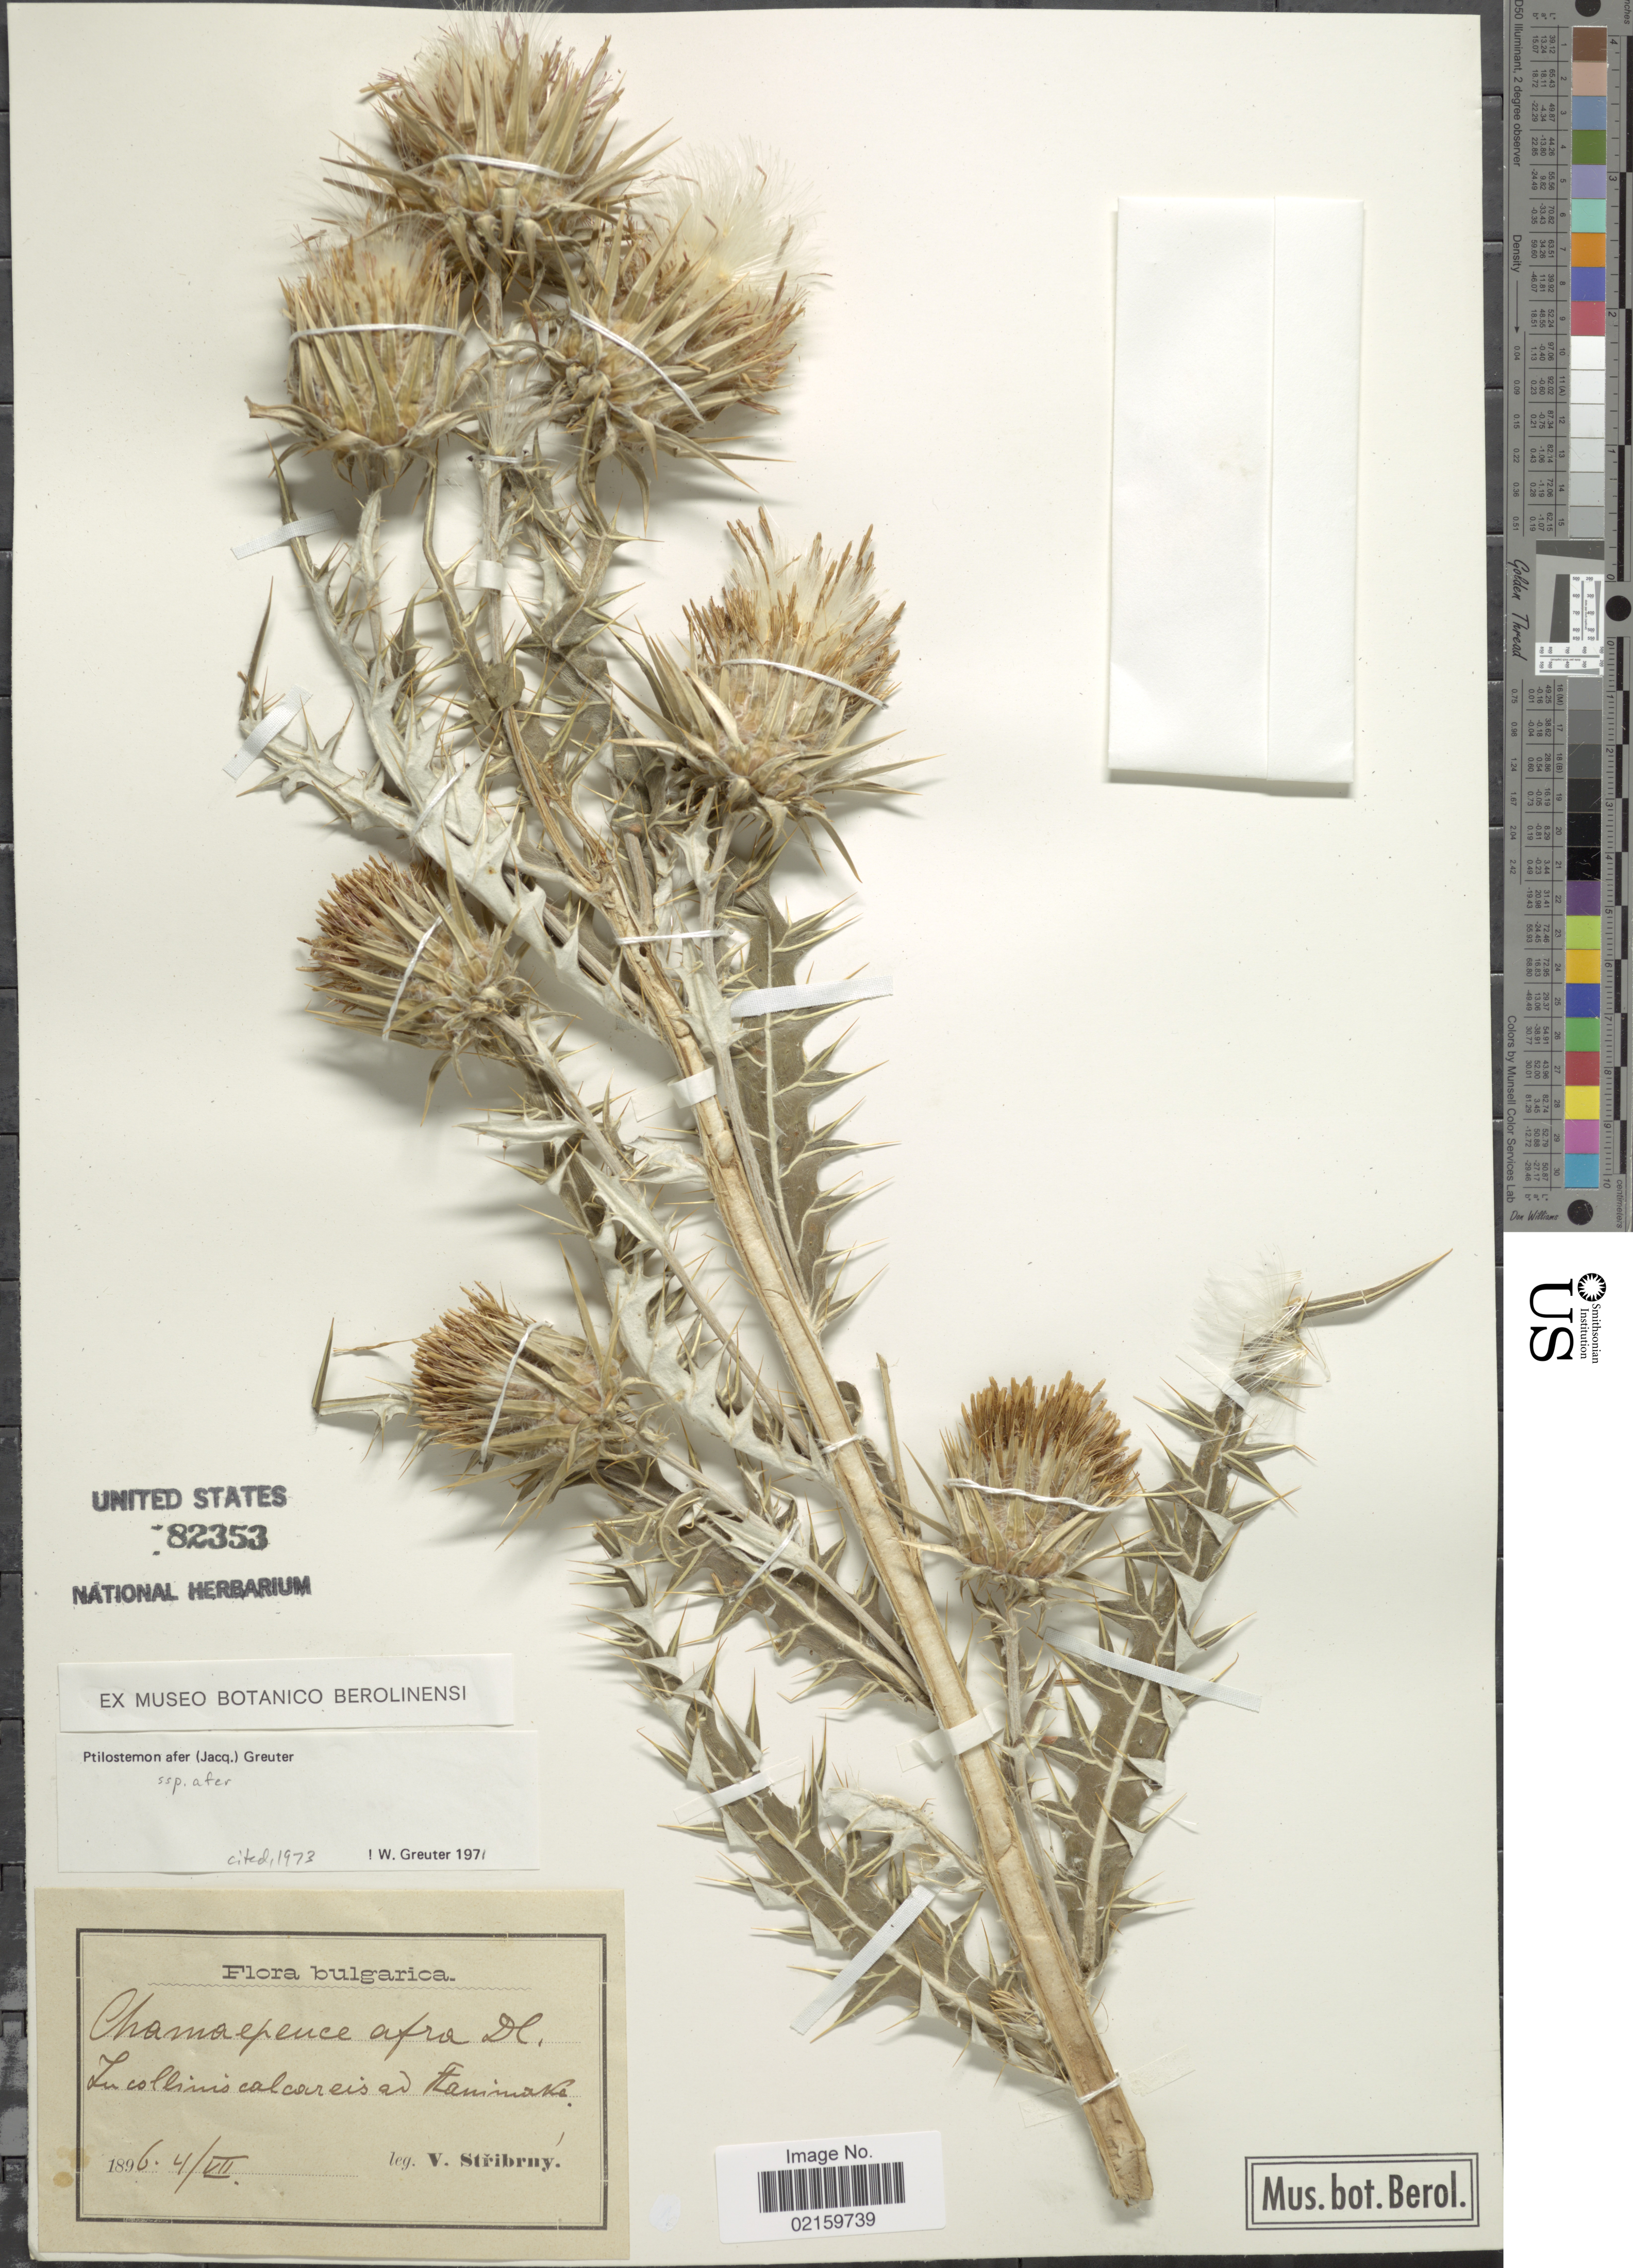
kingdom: Plantae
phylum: Tracheophyta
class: Magnoliopsida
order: Asterales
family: Asteraceae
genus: Ptilostemon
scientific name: Ptilostemon afer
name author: (Jacq.) Greuter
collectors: V. Stribrny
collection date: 1896-07-04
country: Bulgaria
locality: Bulgarica. In collinis calcareis ad Flaminoke [interpreted]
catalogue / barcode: US 82353